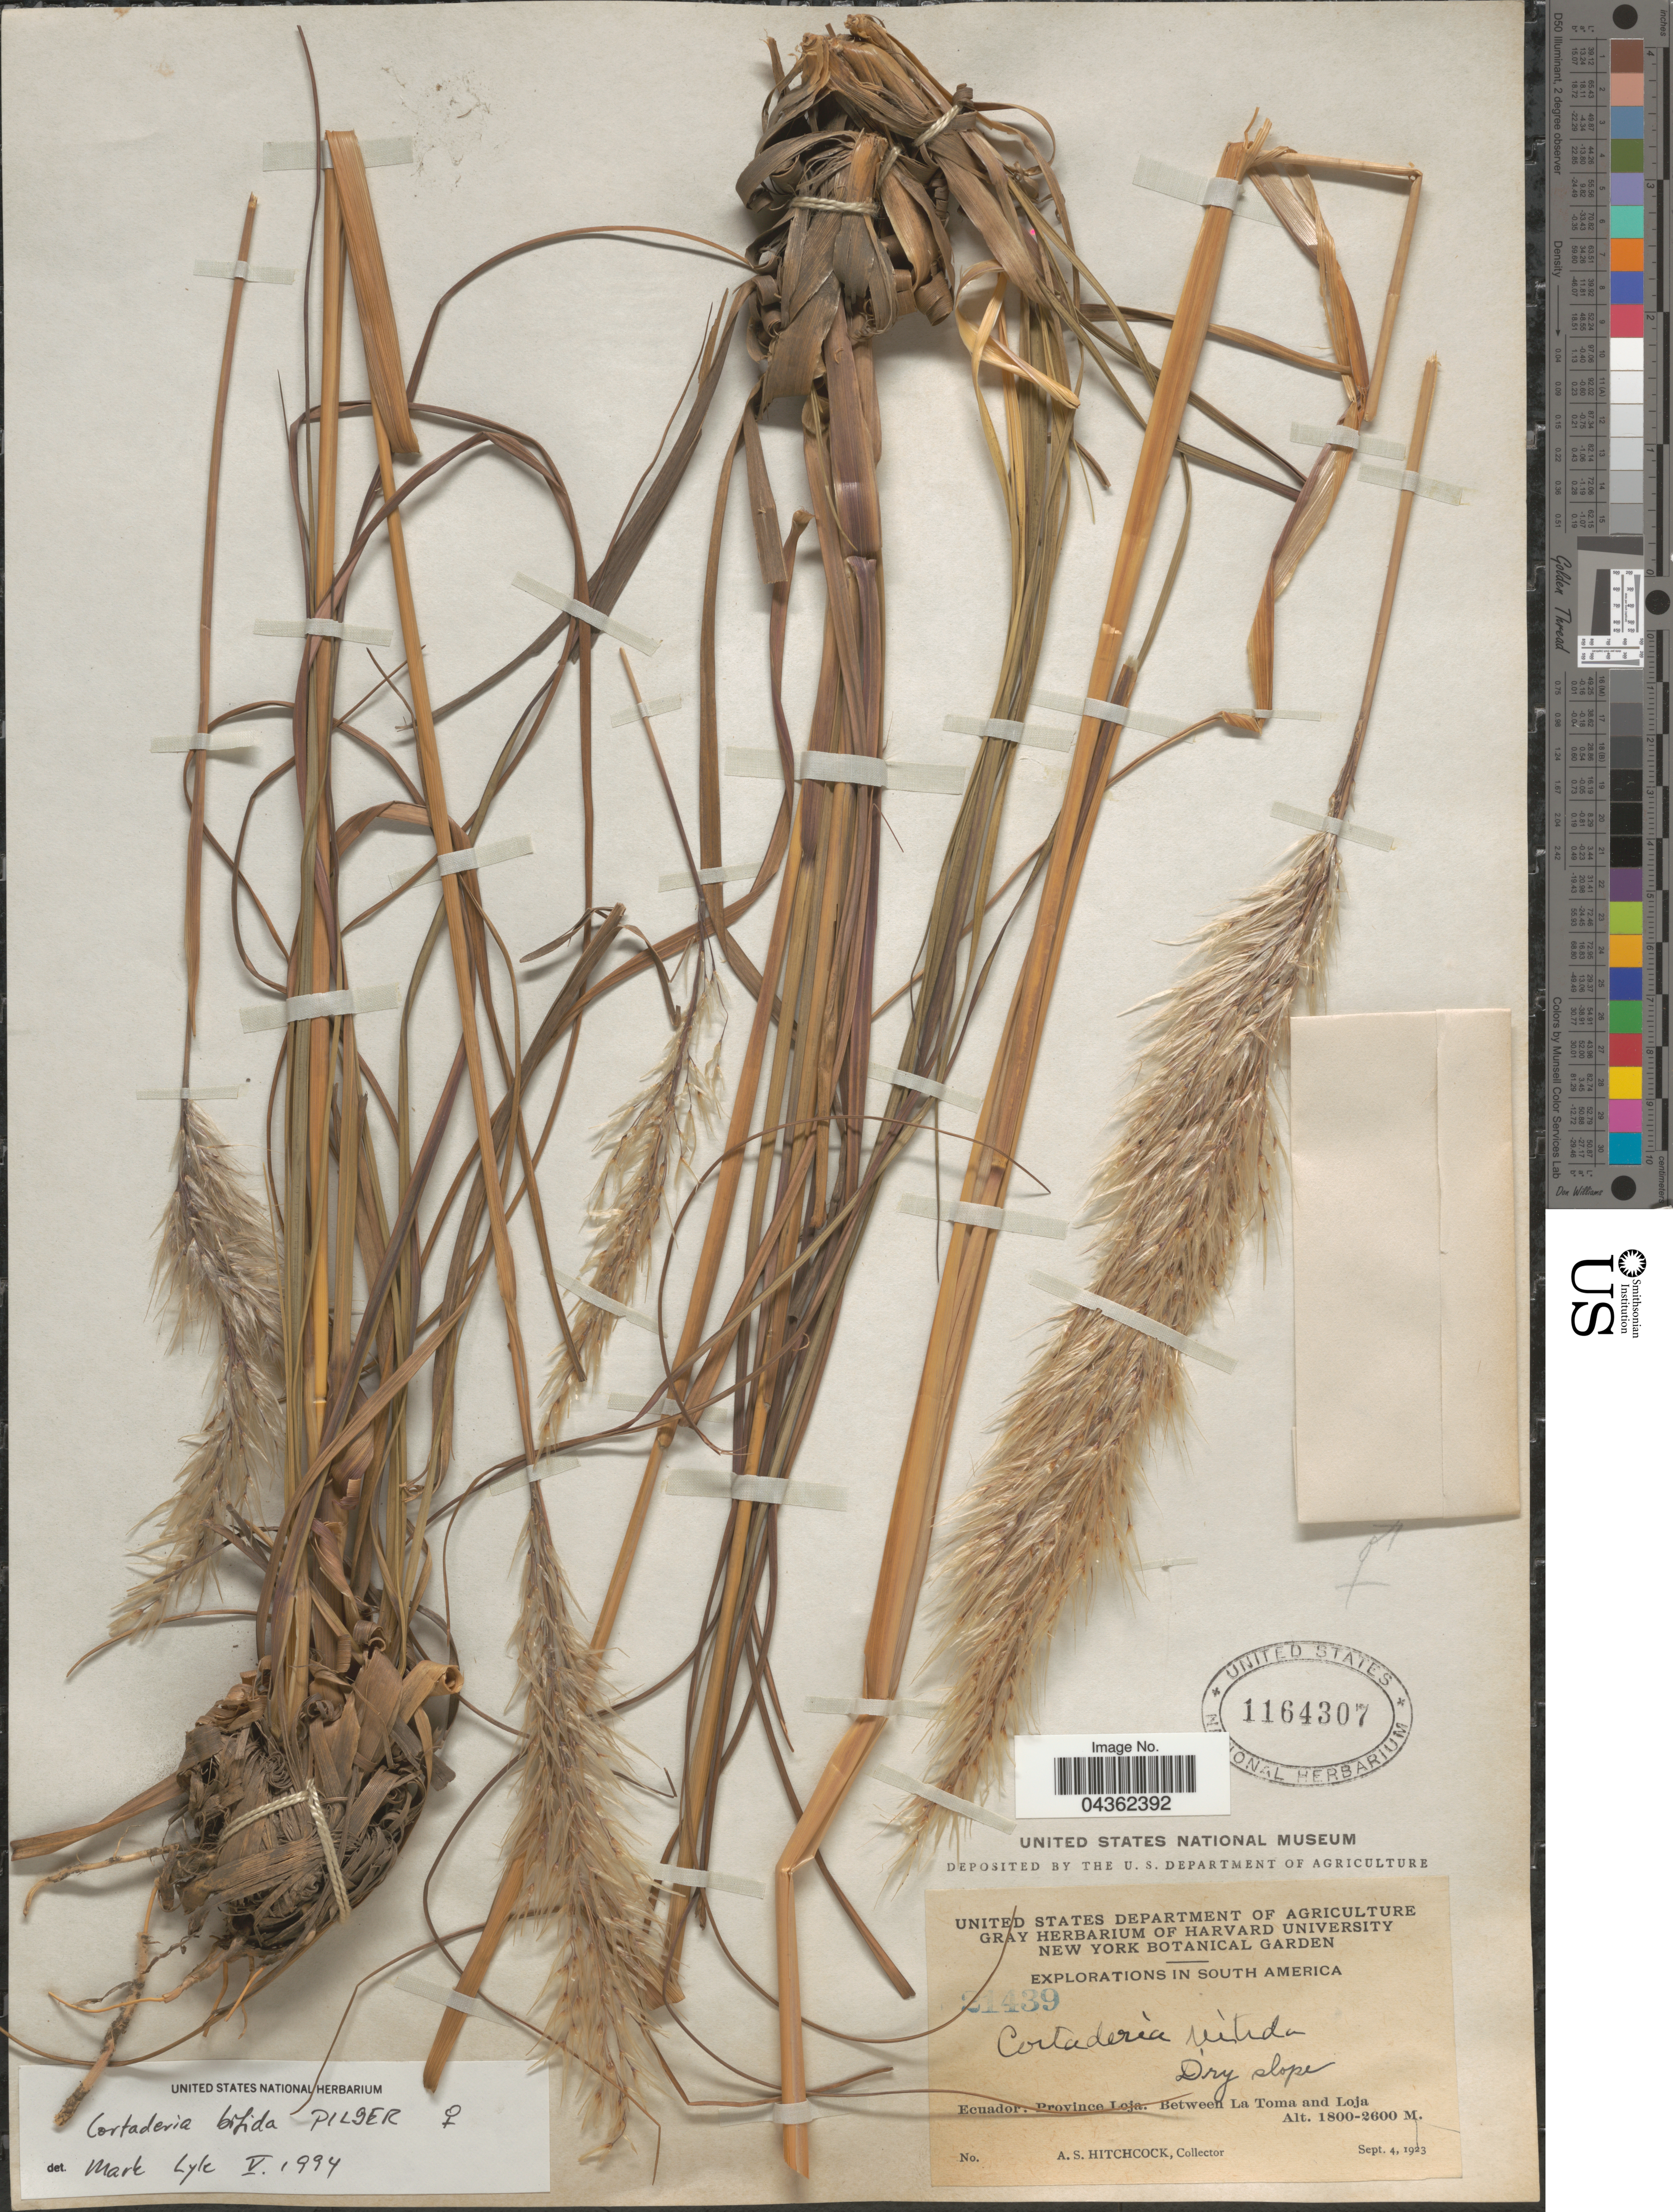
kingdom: Plantae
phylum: Tracheophyta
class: Liliopsida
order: Poales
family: Poaceae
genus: Cortaderia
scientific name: Cortaderia bifida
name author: Pilg.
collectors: A. S. Hitchcock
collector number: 21439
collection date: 1923-09-04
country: Ecuador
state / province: Loja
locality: Explorations in South America. Between La Toma and Loja.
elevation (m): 1800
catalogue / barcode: US 1164307